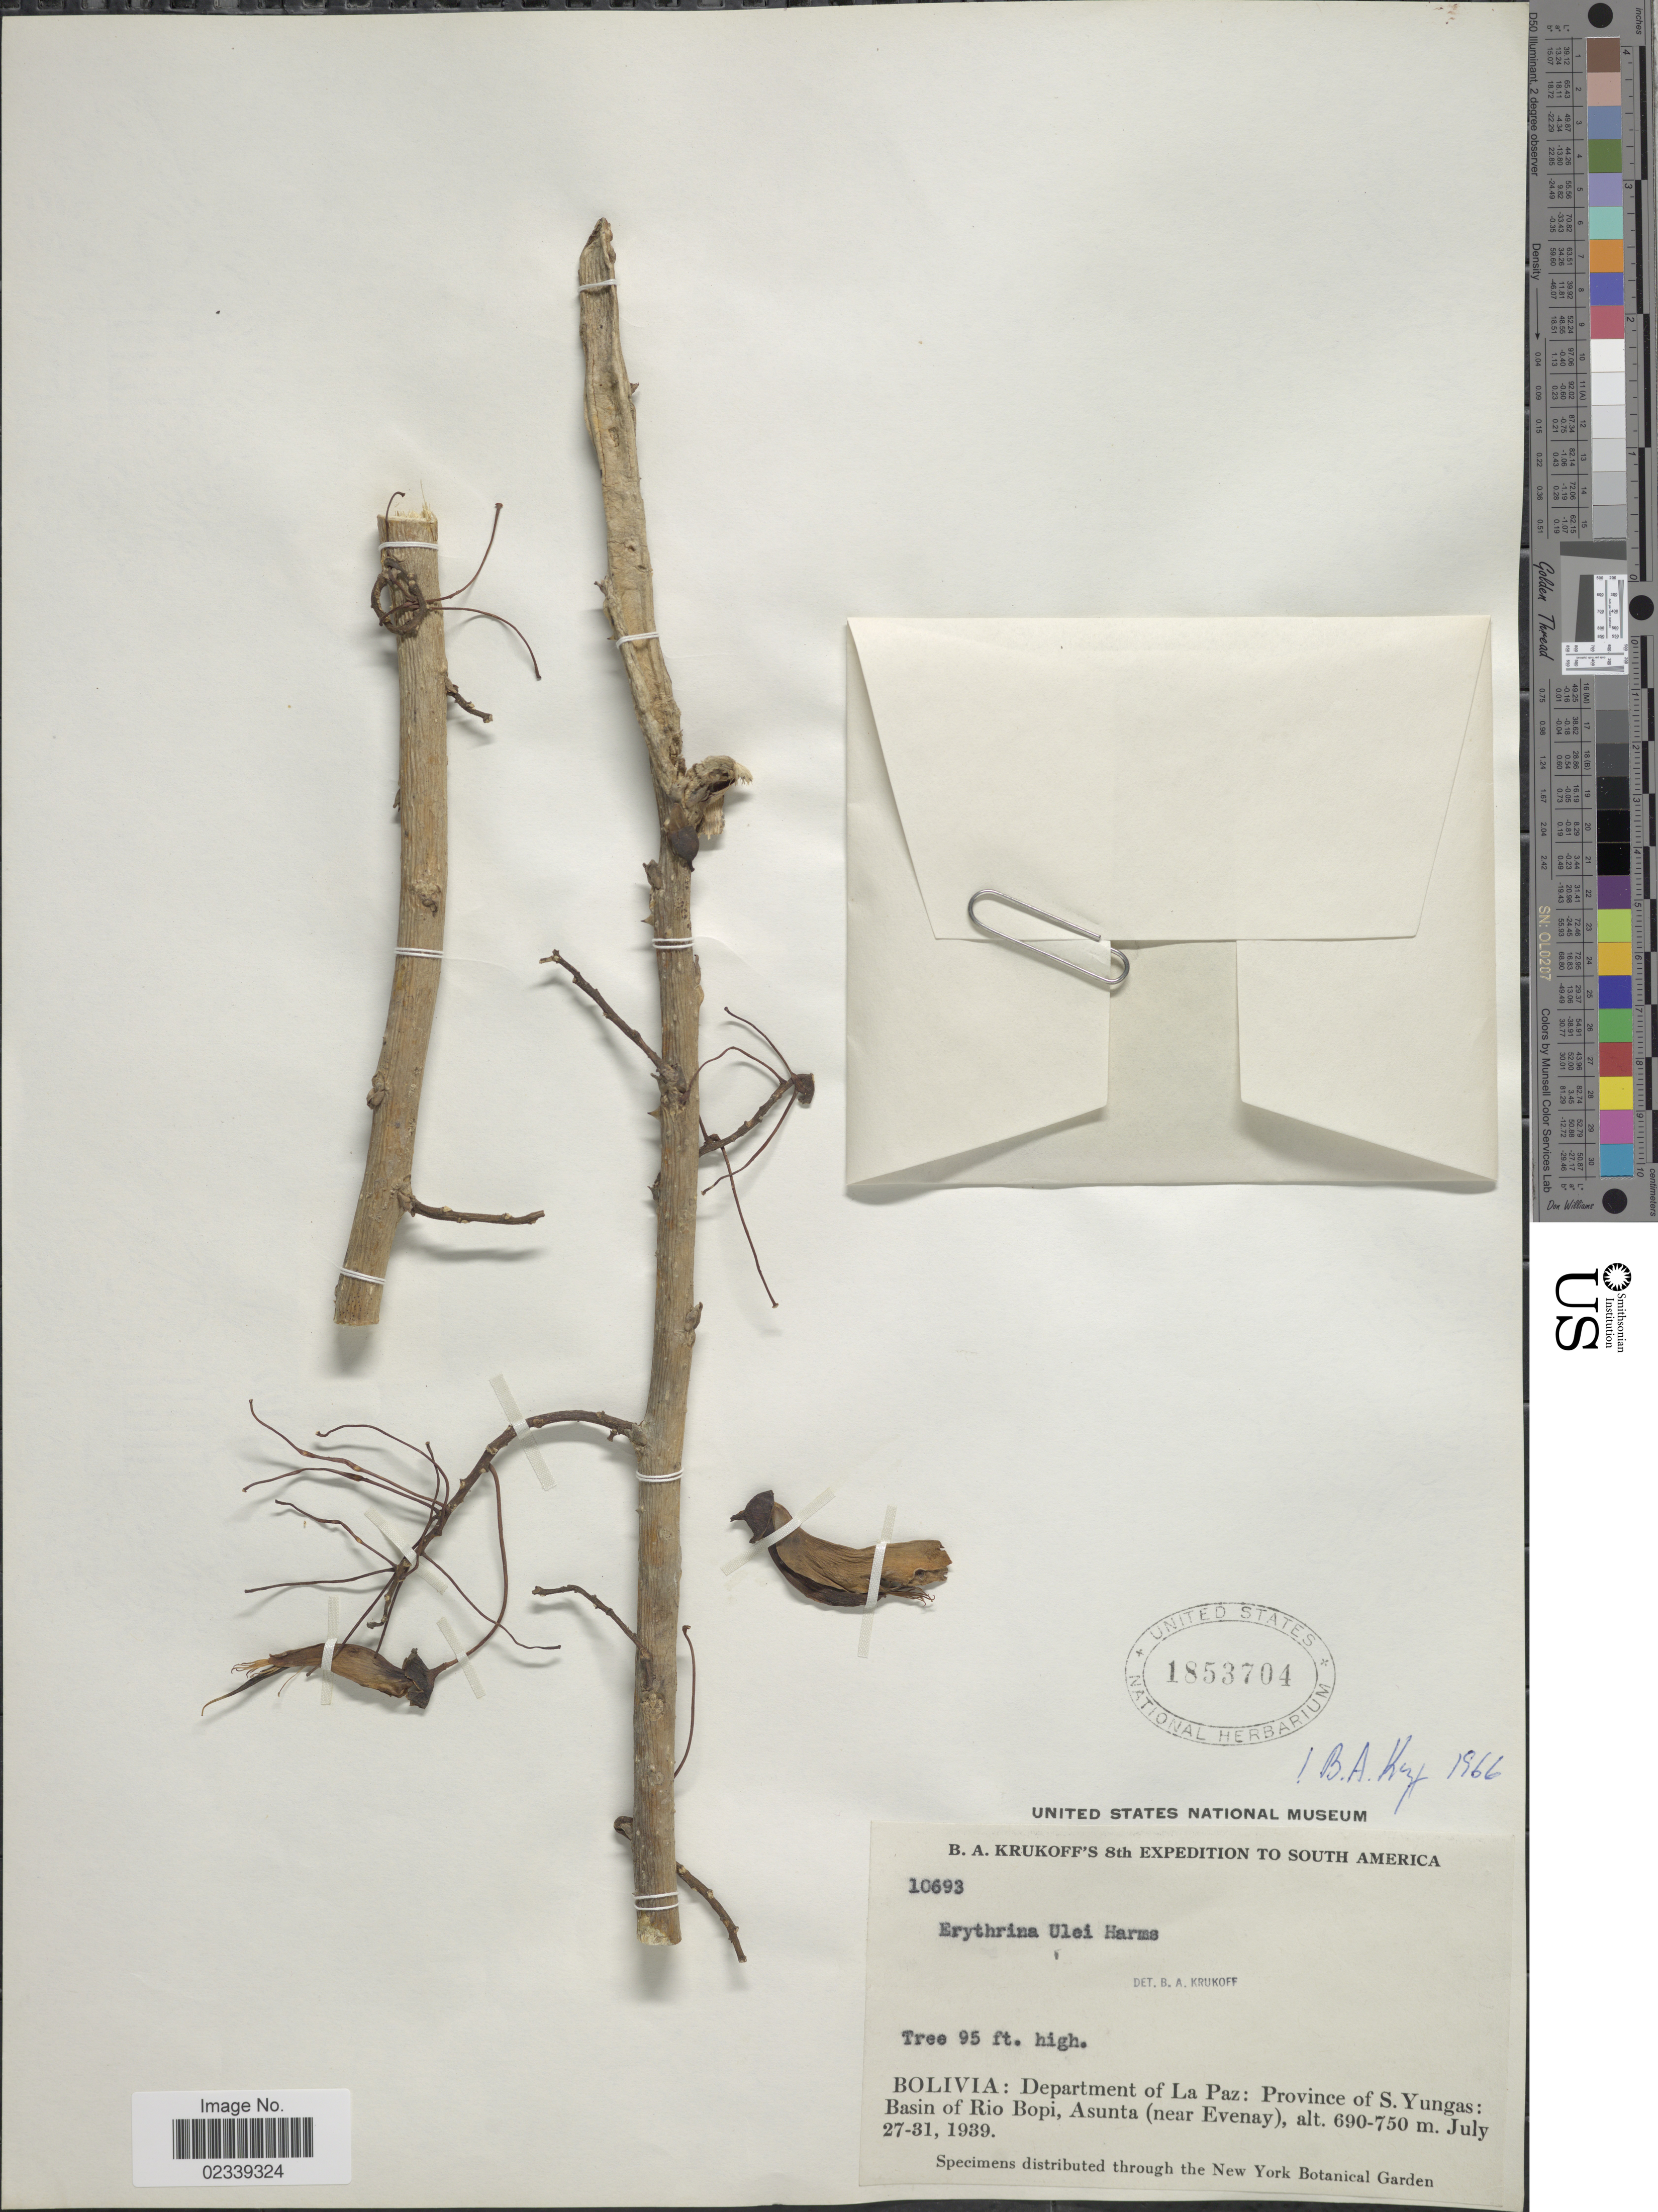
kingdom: Plantae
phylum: Tracheophyta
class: Magnoliopsida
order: Fabales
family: Fabaceae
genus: Erythrina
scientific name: Erythrina ulei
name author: Harms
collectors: B. A. Krukoff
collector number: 10693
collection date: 1939-07-27/1939-07-31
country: Bolivia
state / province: La Paz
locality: Province of S. Yungas: Baisn of Rio Bopi, Asunta (near Evenay).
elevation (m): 690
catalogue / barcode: US 1853704